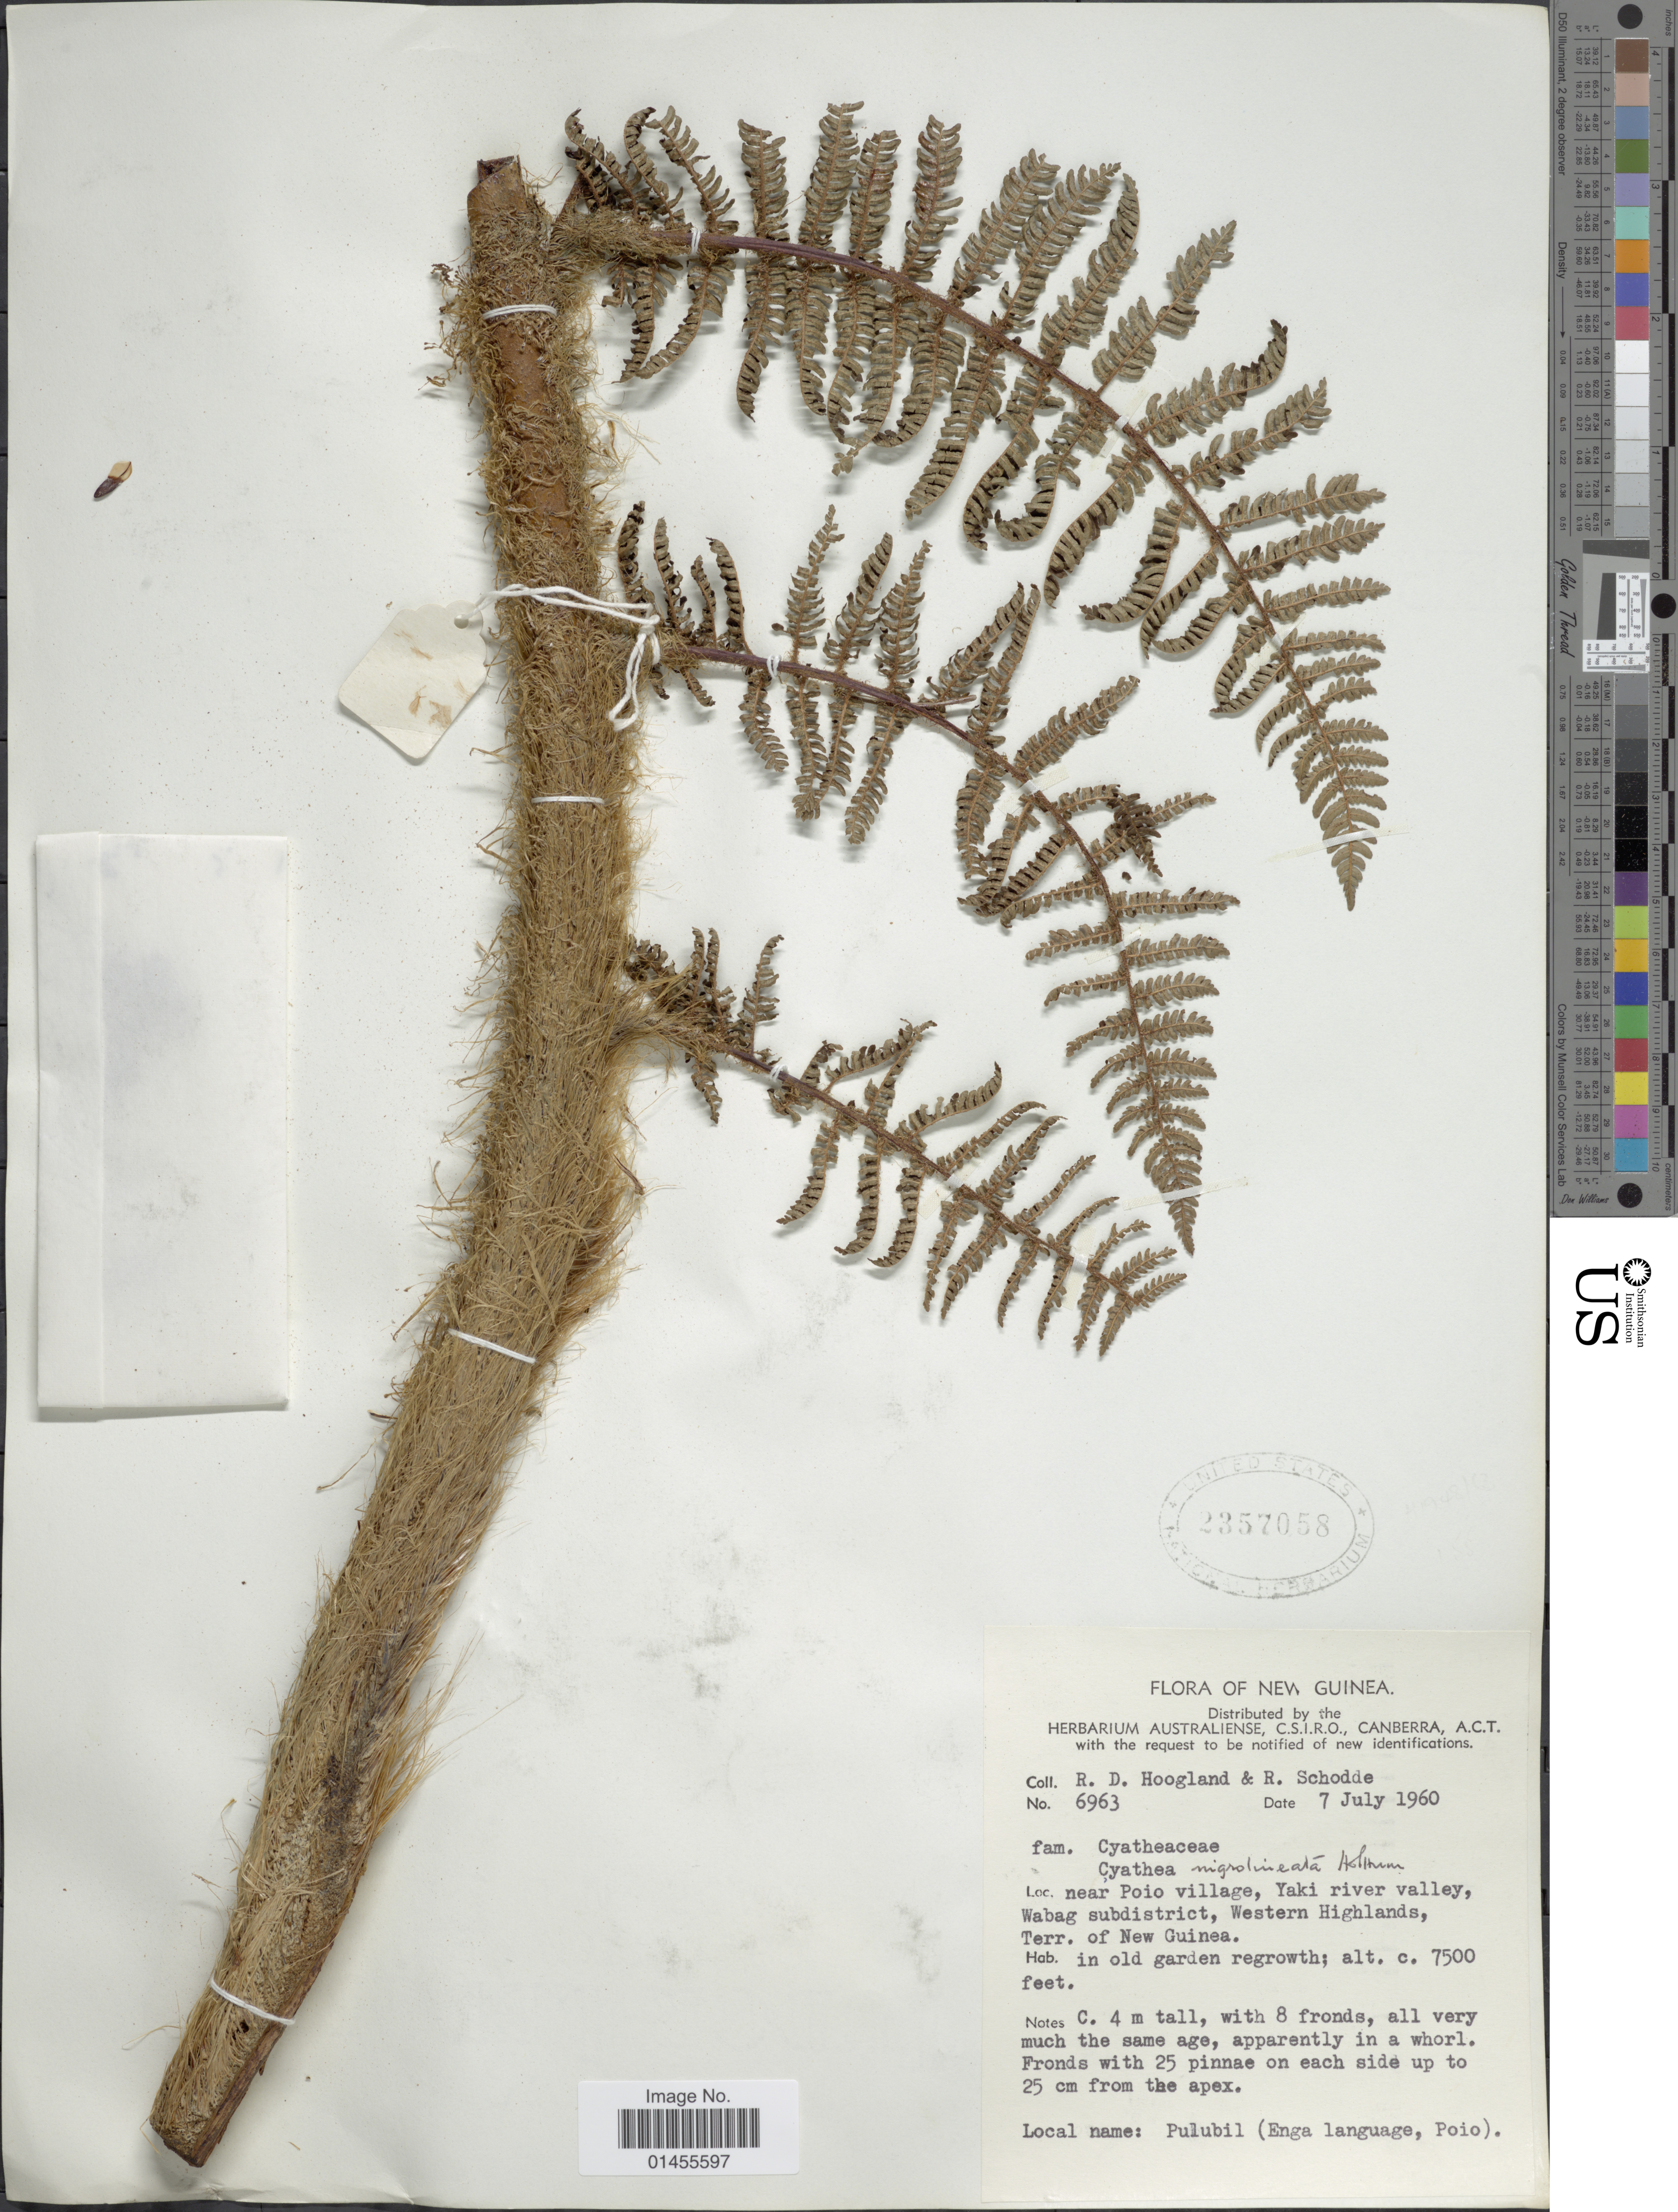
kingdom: Plantae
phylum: Tracheophyta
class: Polypodiopsida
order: Cyatheales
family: Cyatheaceae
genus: Alsophila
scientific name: Alsophila nigrolineata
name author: (Holttum) R.M. Tryon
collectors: R. D. Hoogland & R. Schodde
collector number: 6963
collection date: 1960-07-07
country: Papua New Guinea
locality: New Guinea. Near Poio village, Yaki river valley, Wabag subdistrict, Western Highlands, Terr. of New Guinea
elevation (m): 2286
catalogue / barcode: US 2357058